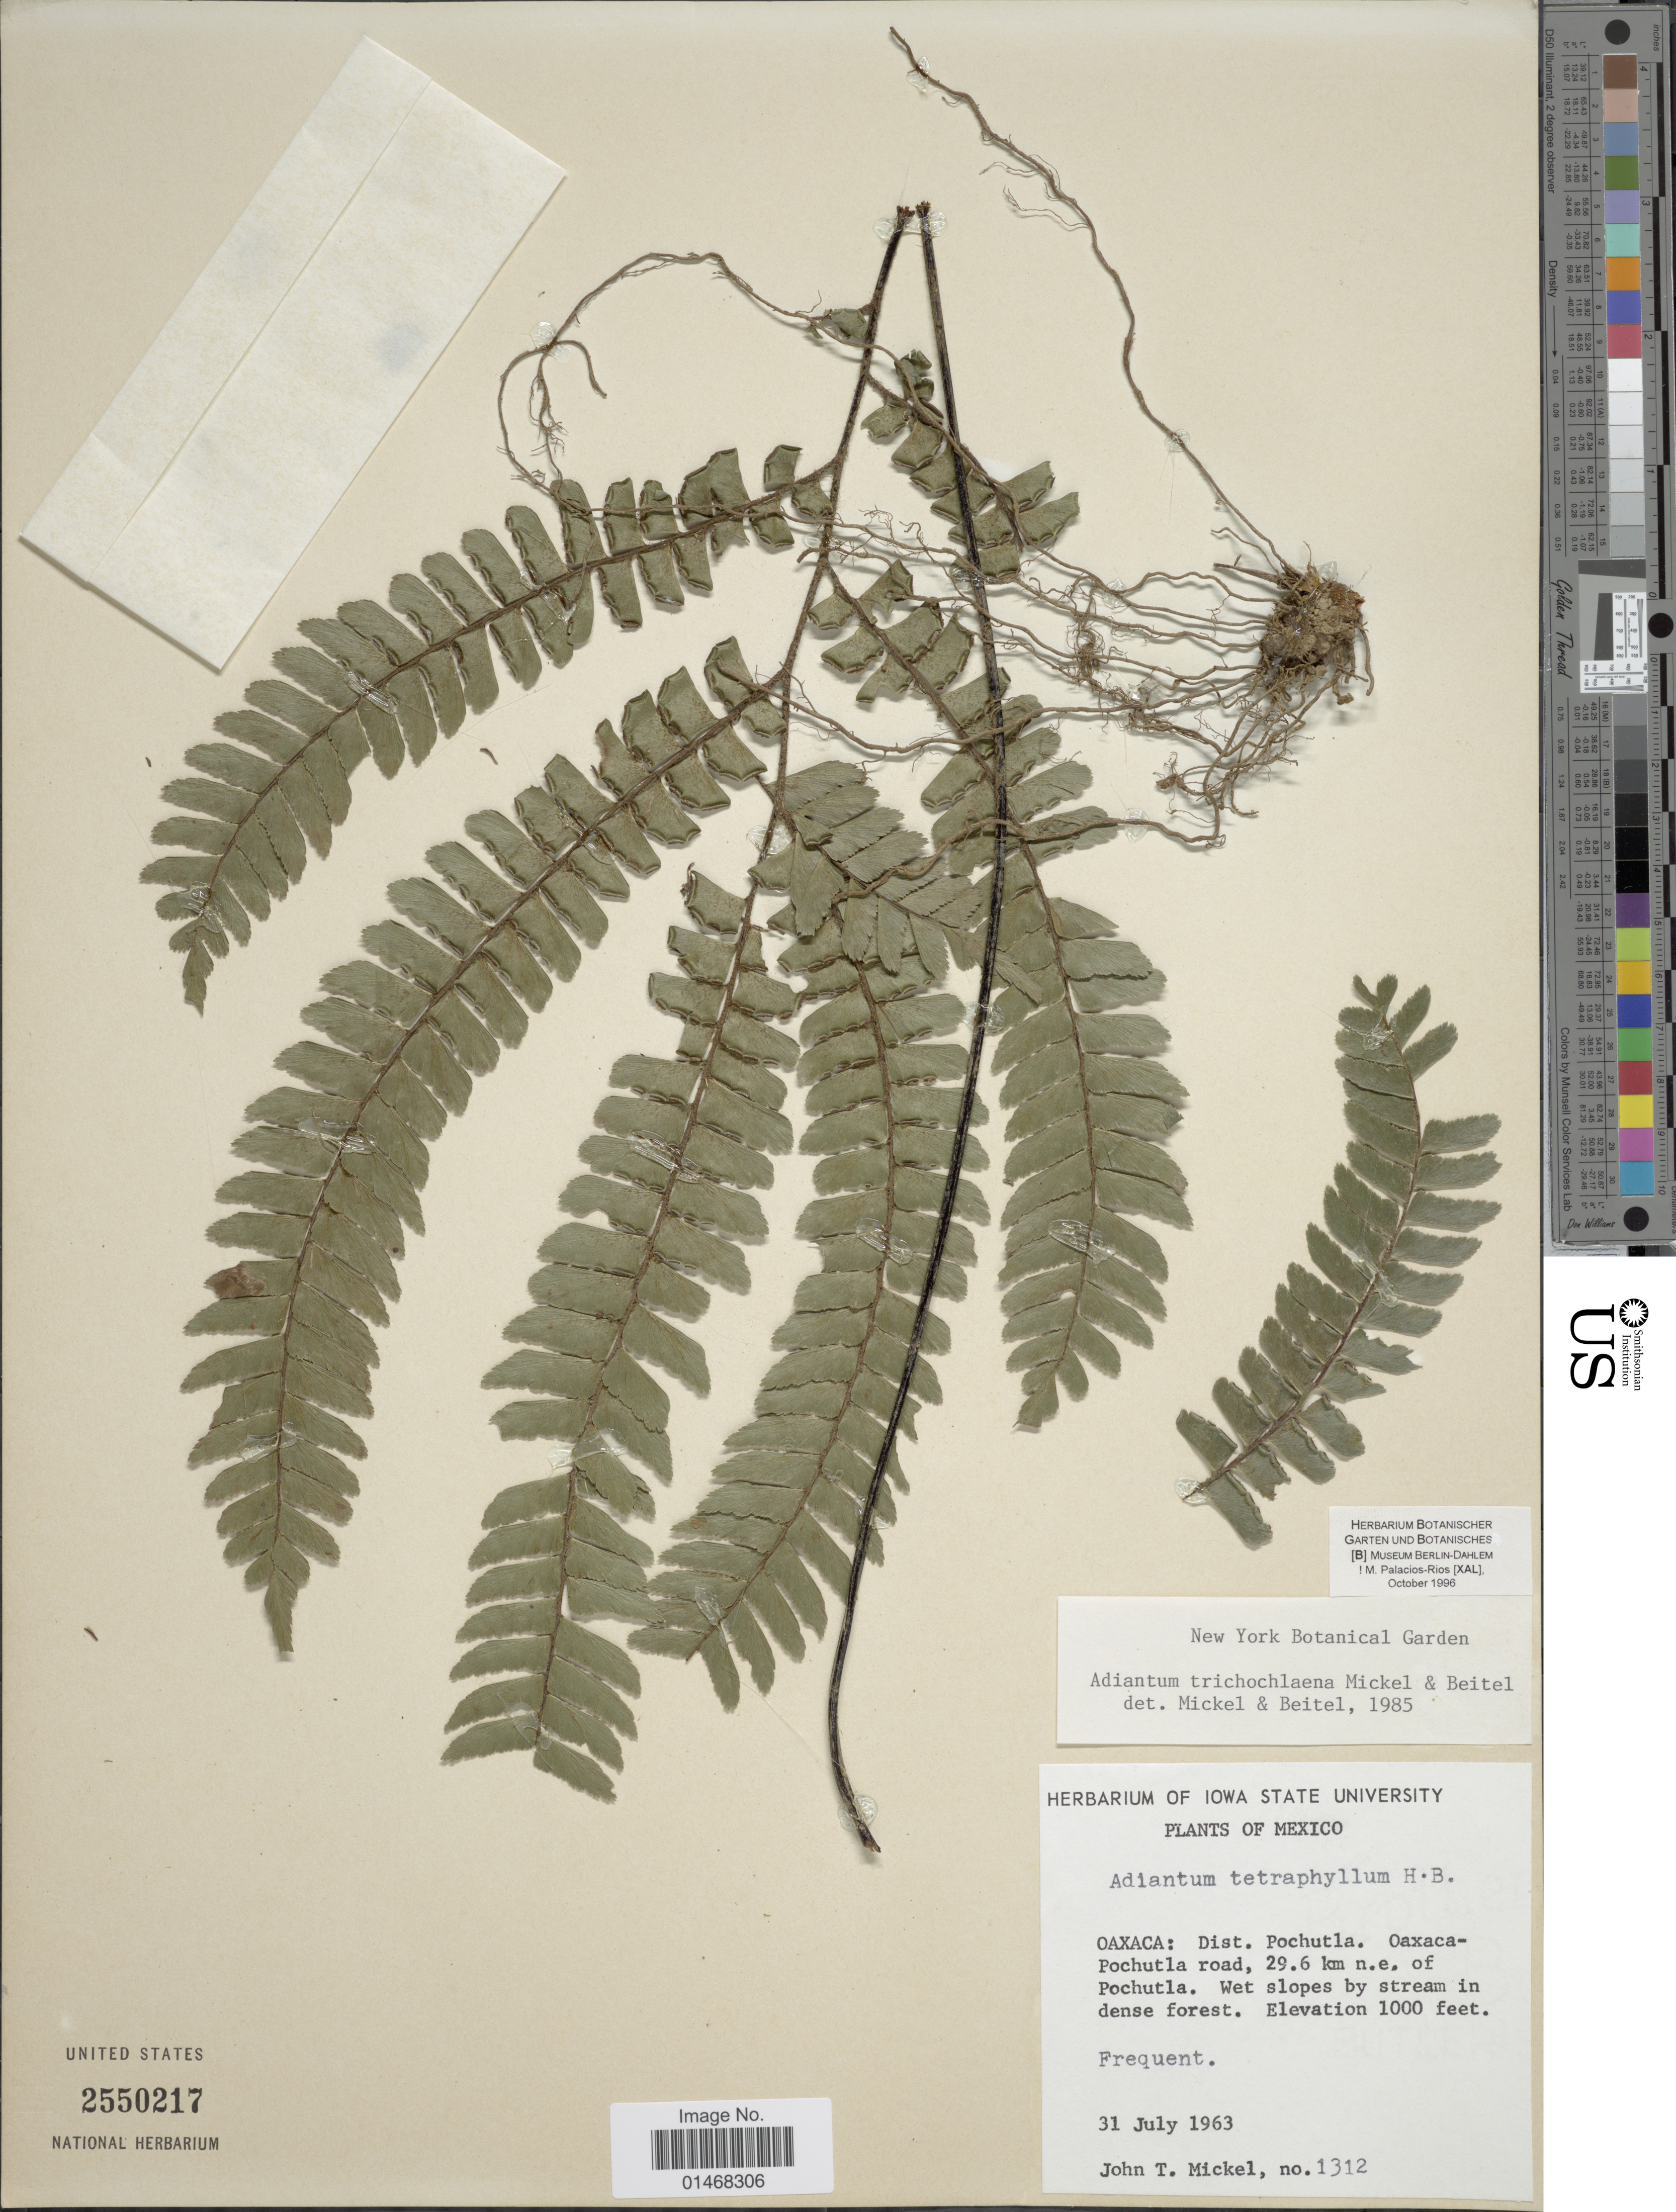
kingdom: Plantae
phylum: Tracheophyta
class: Polypodiopsida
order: Polypodiales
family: Pteridaceae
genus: Adiantum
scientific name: Adiantum trichochlaenum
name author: Mickel & Beitel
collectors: J. T. Mickel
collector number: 1312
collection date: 1963-07-31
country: Mexico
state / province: Oaxaca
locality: Dist Pochutla. Oaxaca-Pochutla road, 29.6 km n.e. of Pochutla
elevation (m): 305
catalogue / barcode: US 2550217